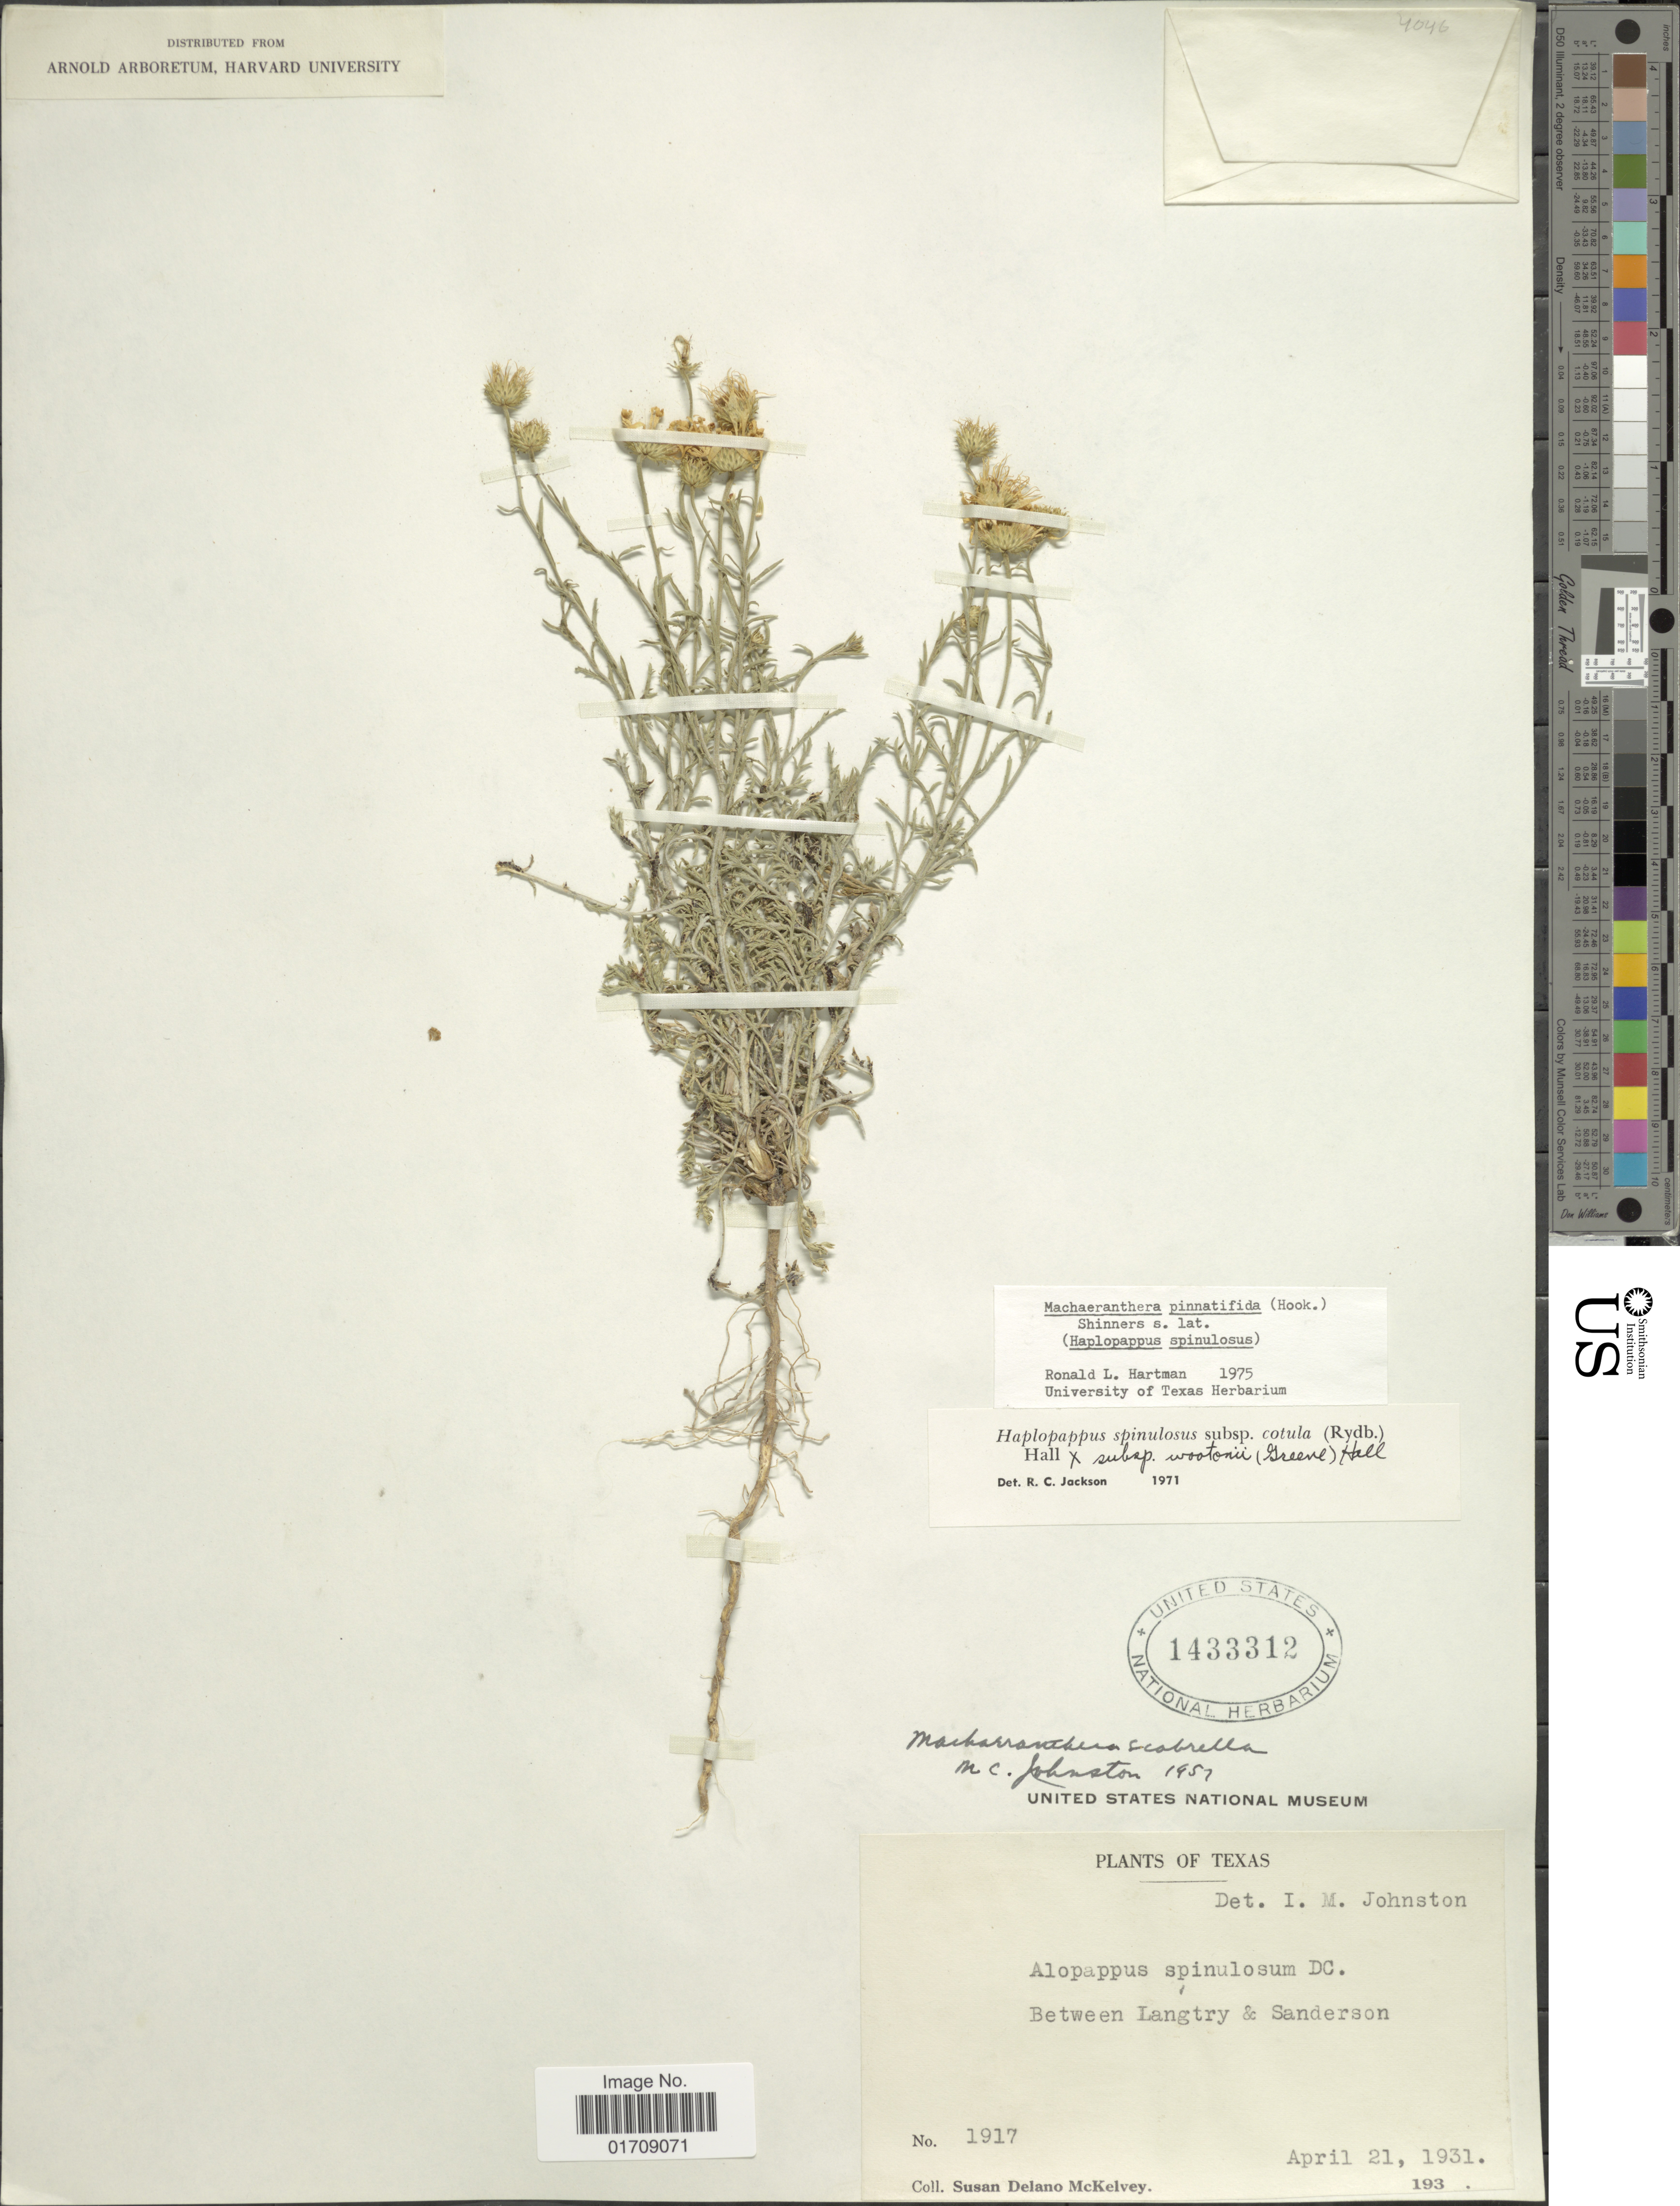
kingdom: Plantae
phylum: Tracheophyta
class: Magnoliopsida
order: Asterales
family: Asteraceae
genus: Machaeranthera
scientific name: Machaeranthera pinnatifida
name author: (Hook.) Shinners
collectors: S. A. McKelvey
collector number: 1917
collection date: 1931-04-21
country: United States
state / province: Texas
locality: Between Langtry & Sanderson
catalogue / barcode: US 1433312